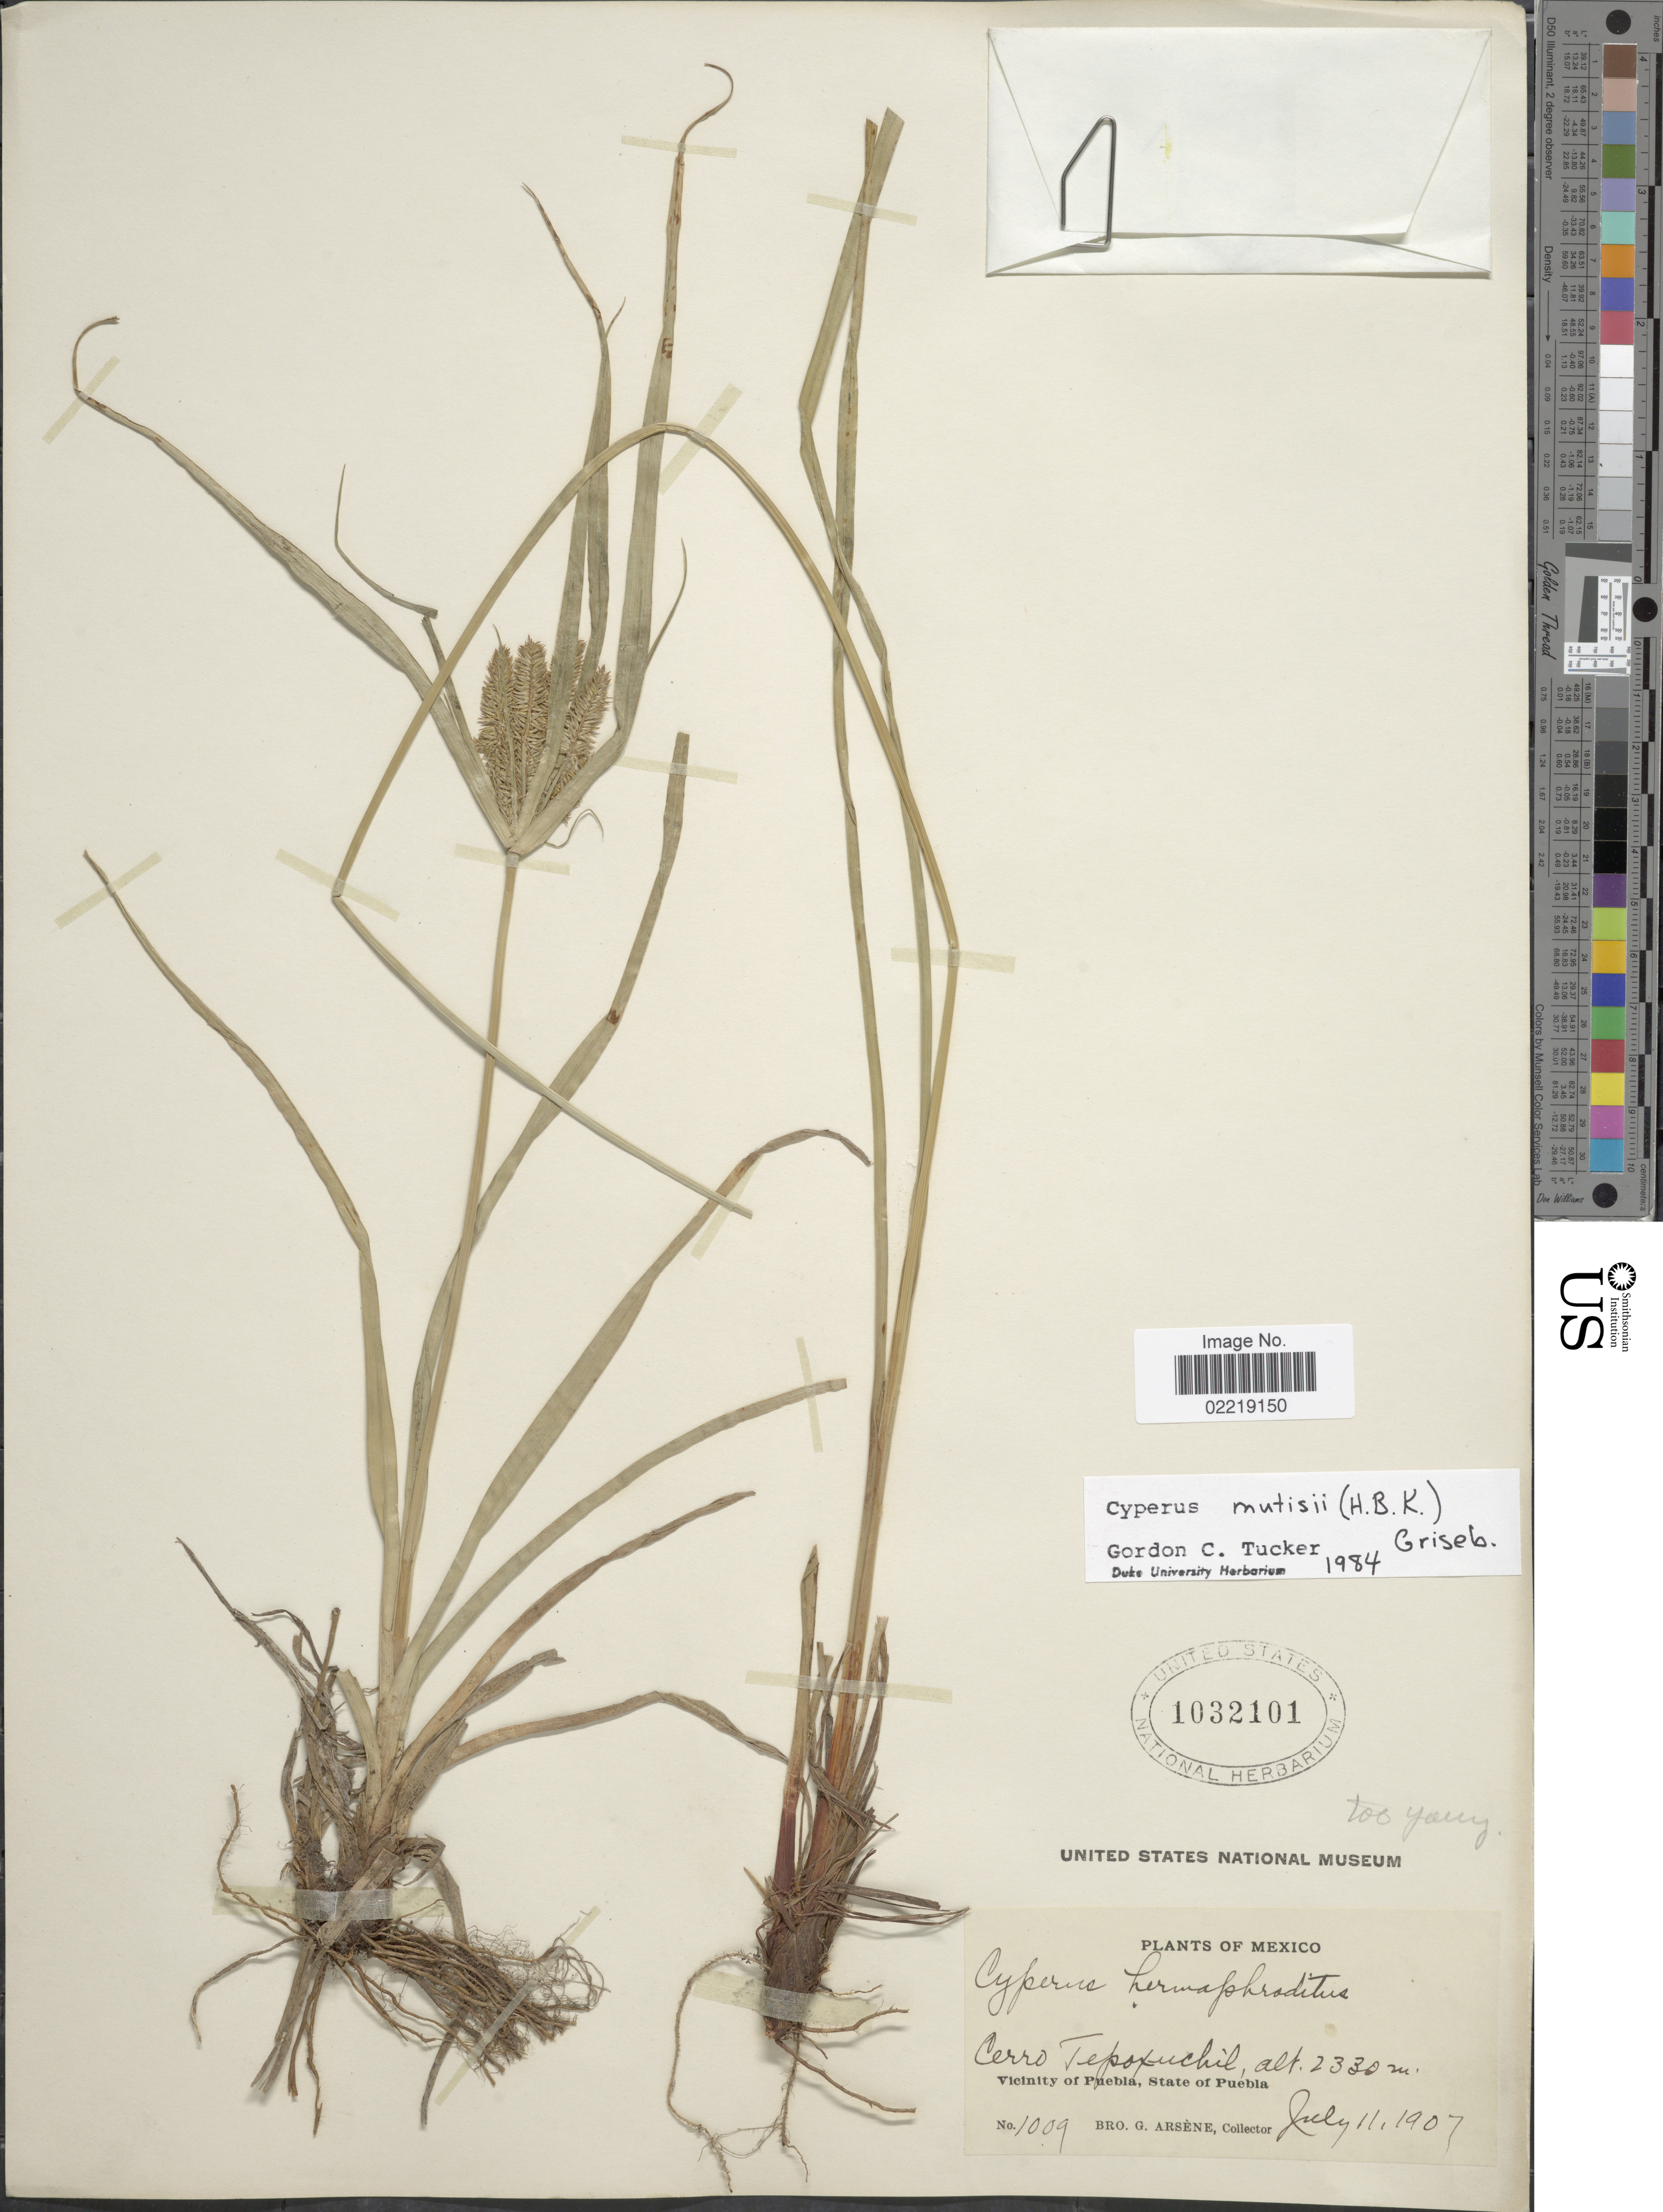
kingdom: Plantae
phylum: Tracheophyta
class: Liliopsida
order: Poales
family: Cyperaceae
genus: Cyperus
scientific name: Cyperus mutisii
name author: (Kunth) Andersson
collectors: Bro. G. Arsène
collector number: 1009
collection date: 1907-07-11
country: Mexico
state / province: Puebla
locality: CerroTepoxuchil - Vicinity of Puebla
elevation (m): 2330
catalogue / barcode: US 1032101